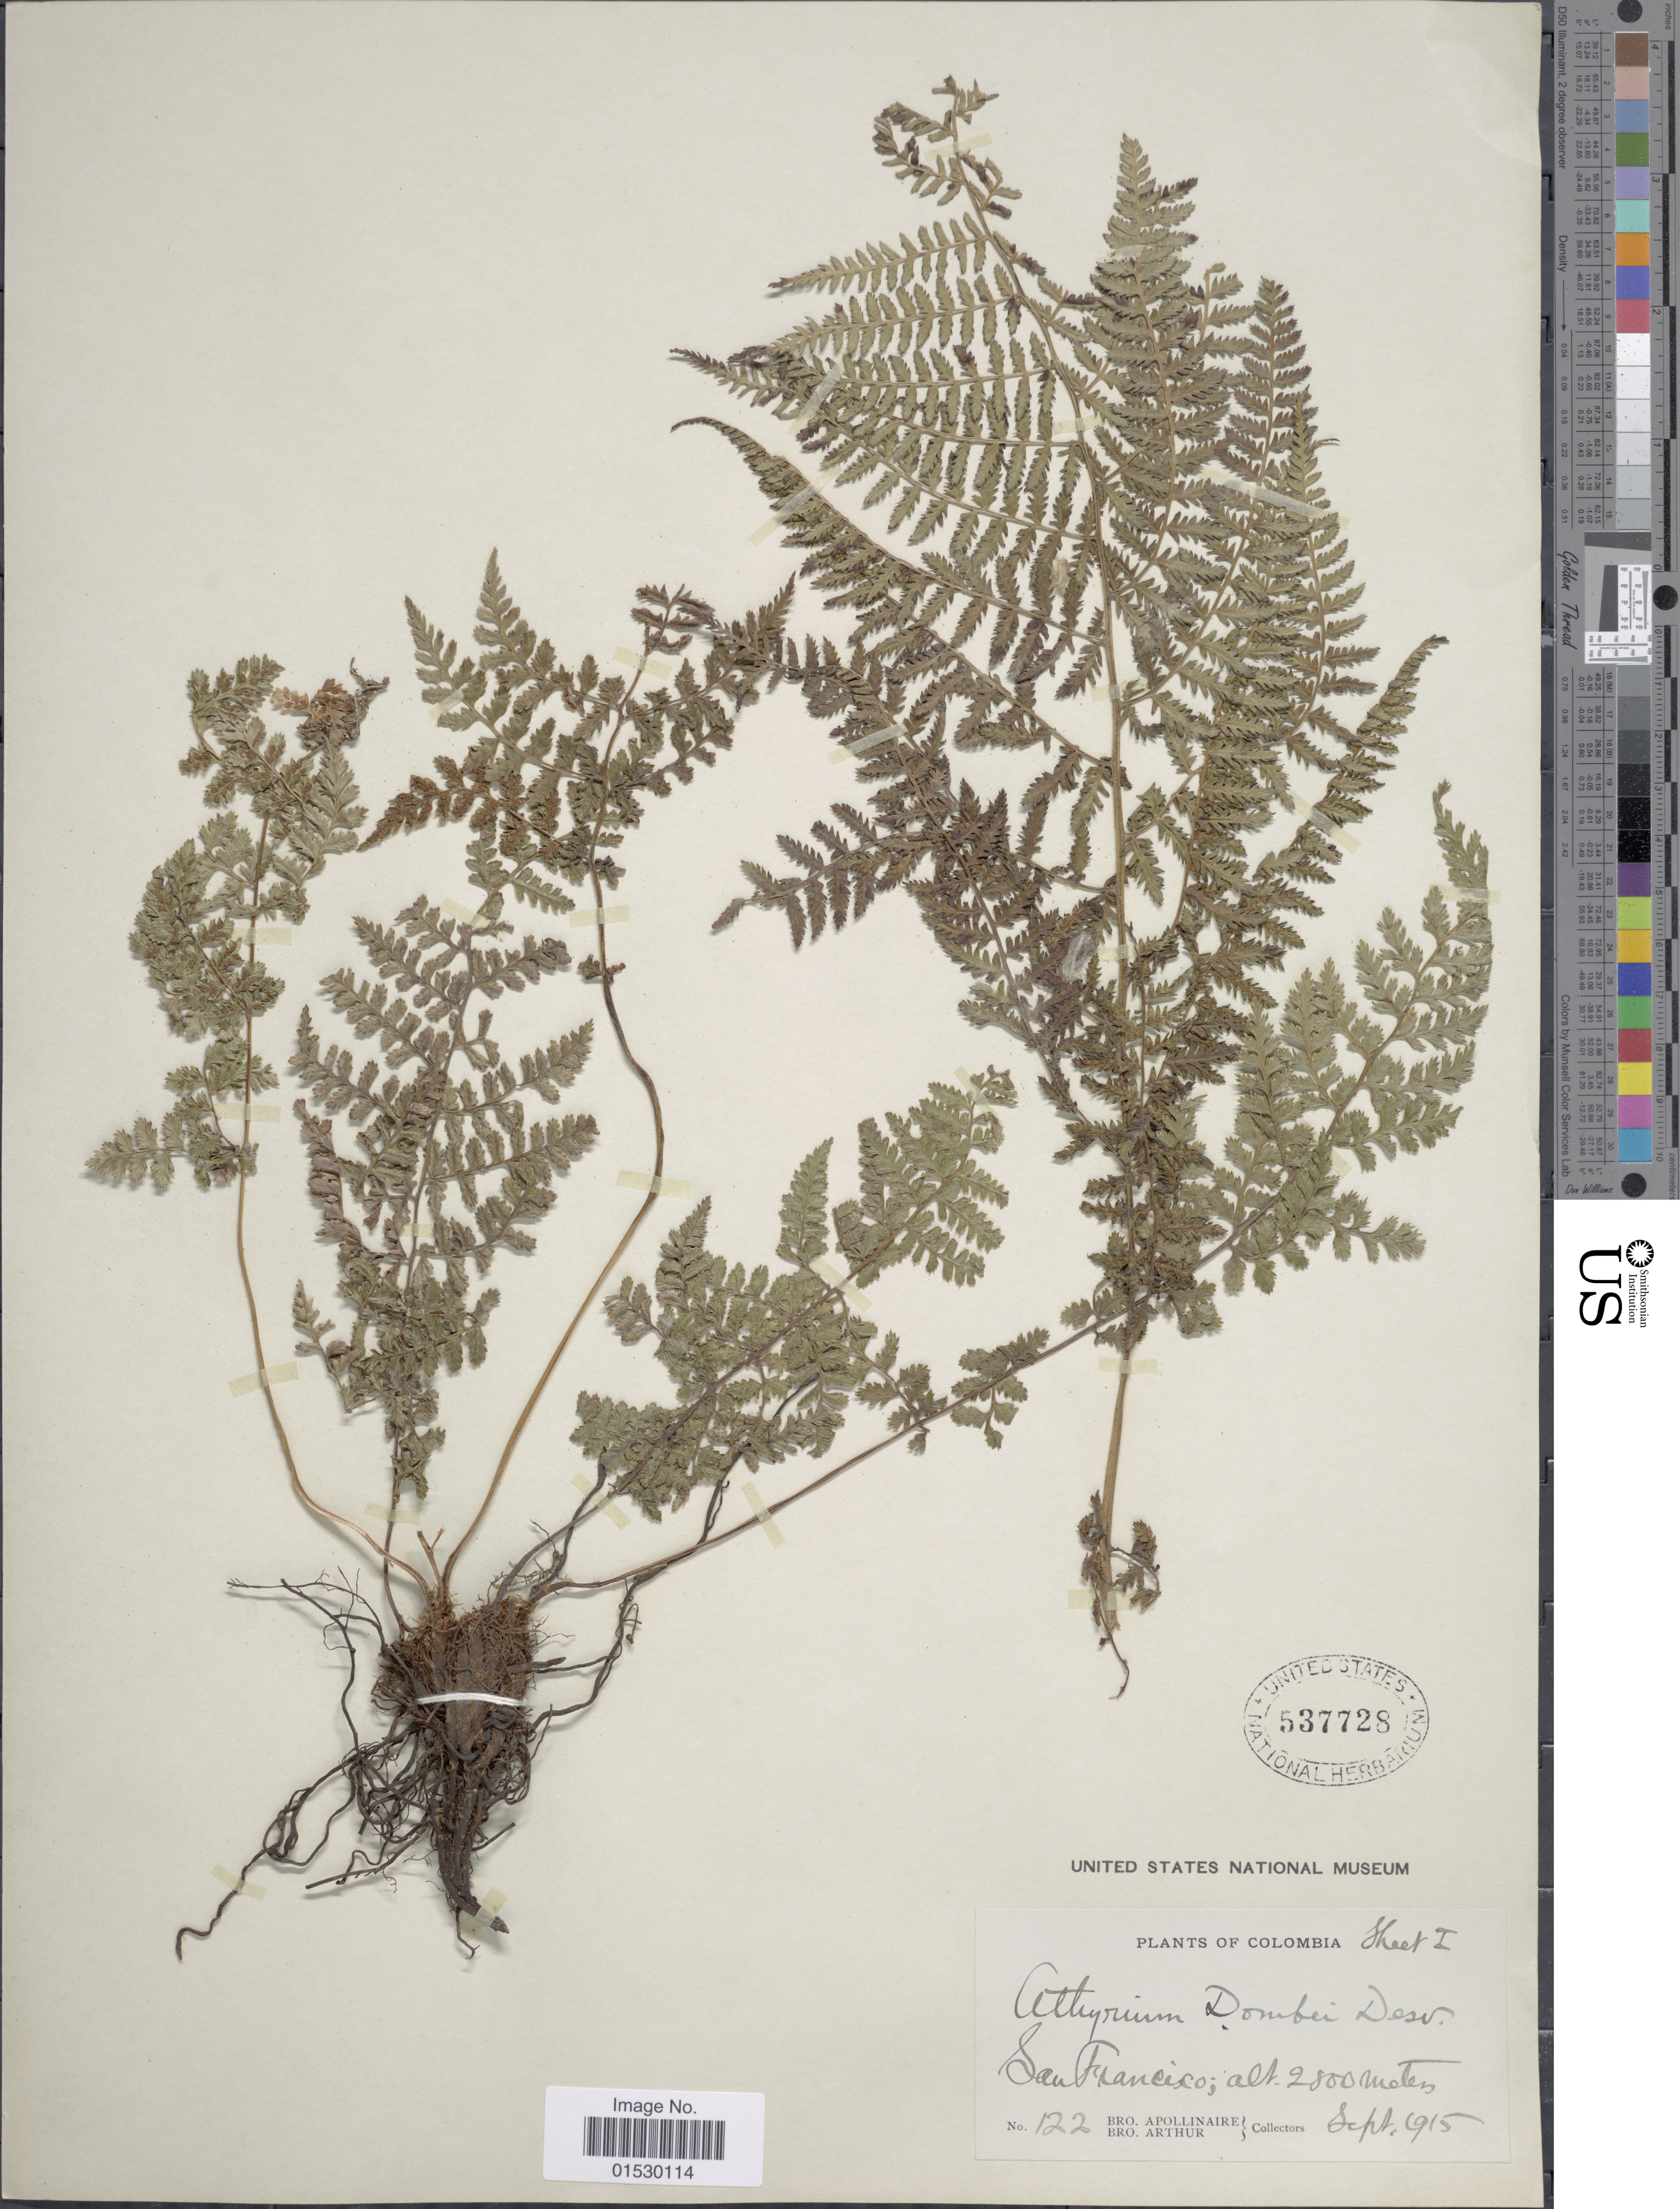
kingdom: Plantae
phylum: Tracheophyta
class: Polypodiopsida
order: Polypodiales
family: Athyriaceae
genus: Athyrium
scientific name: Athyrium dombei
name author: (Desv.) C. Chr.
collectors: Bro. Apollinaire & Bro. Arthur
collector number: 122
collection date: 1915-09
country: Colombia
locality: San Francisco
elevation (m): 2800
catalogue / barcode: US 537728